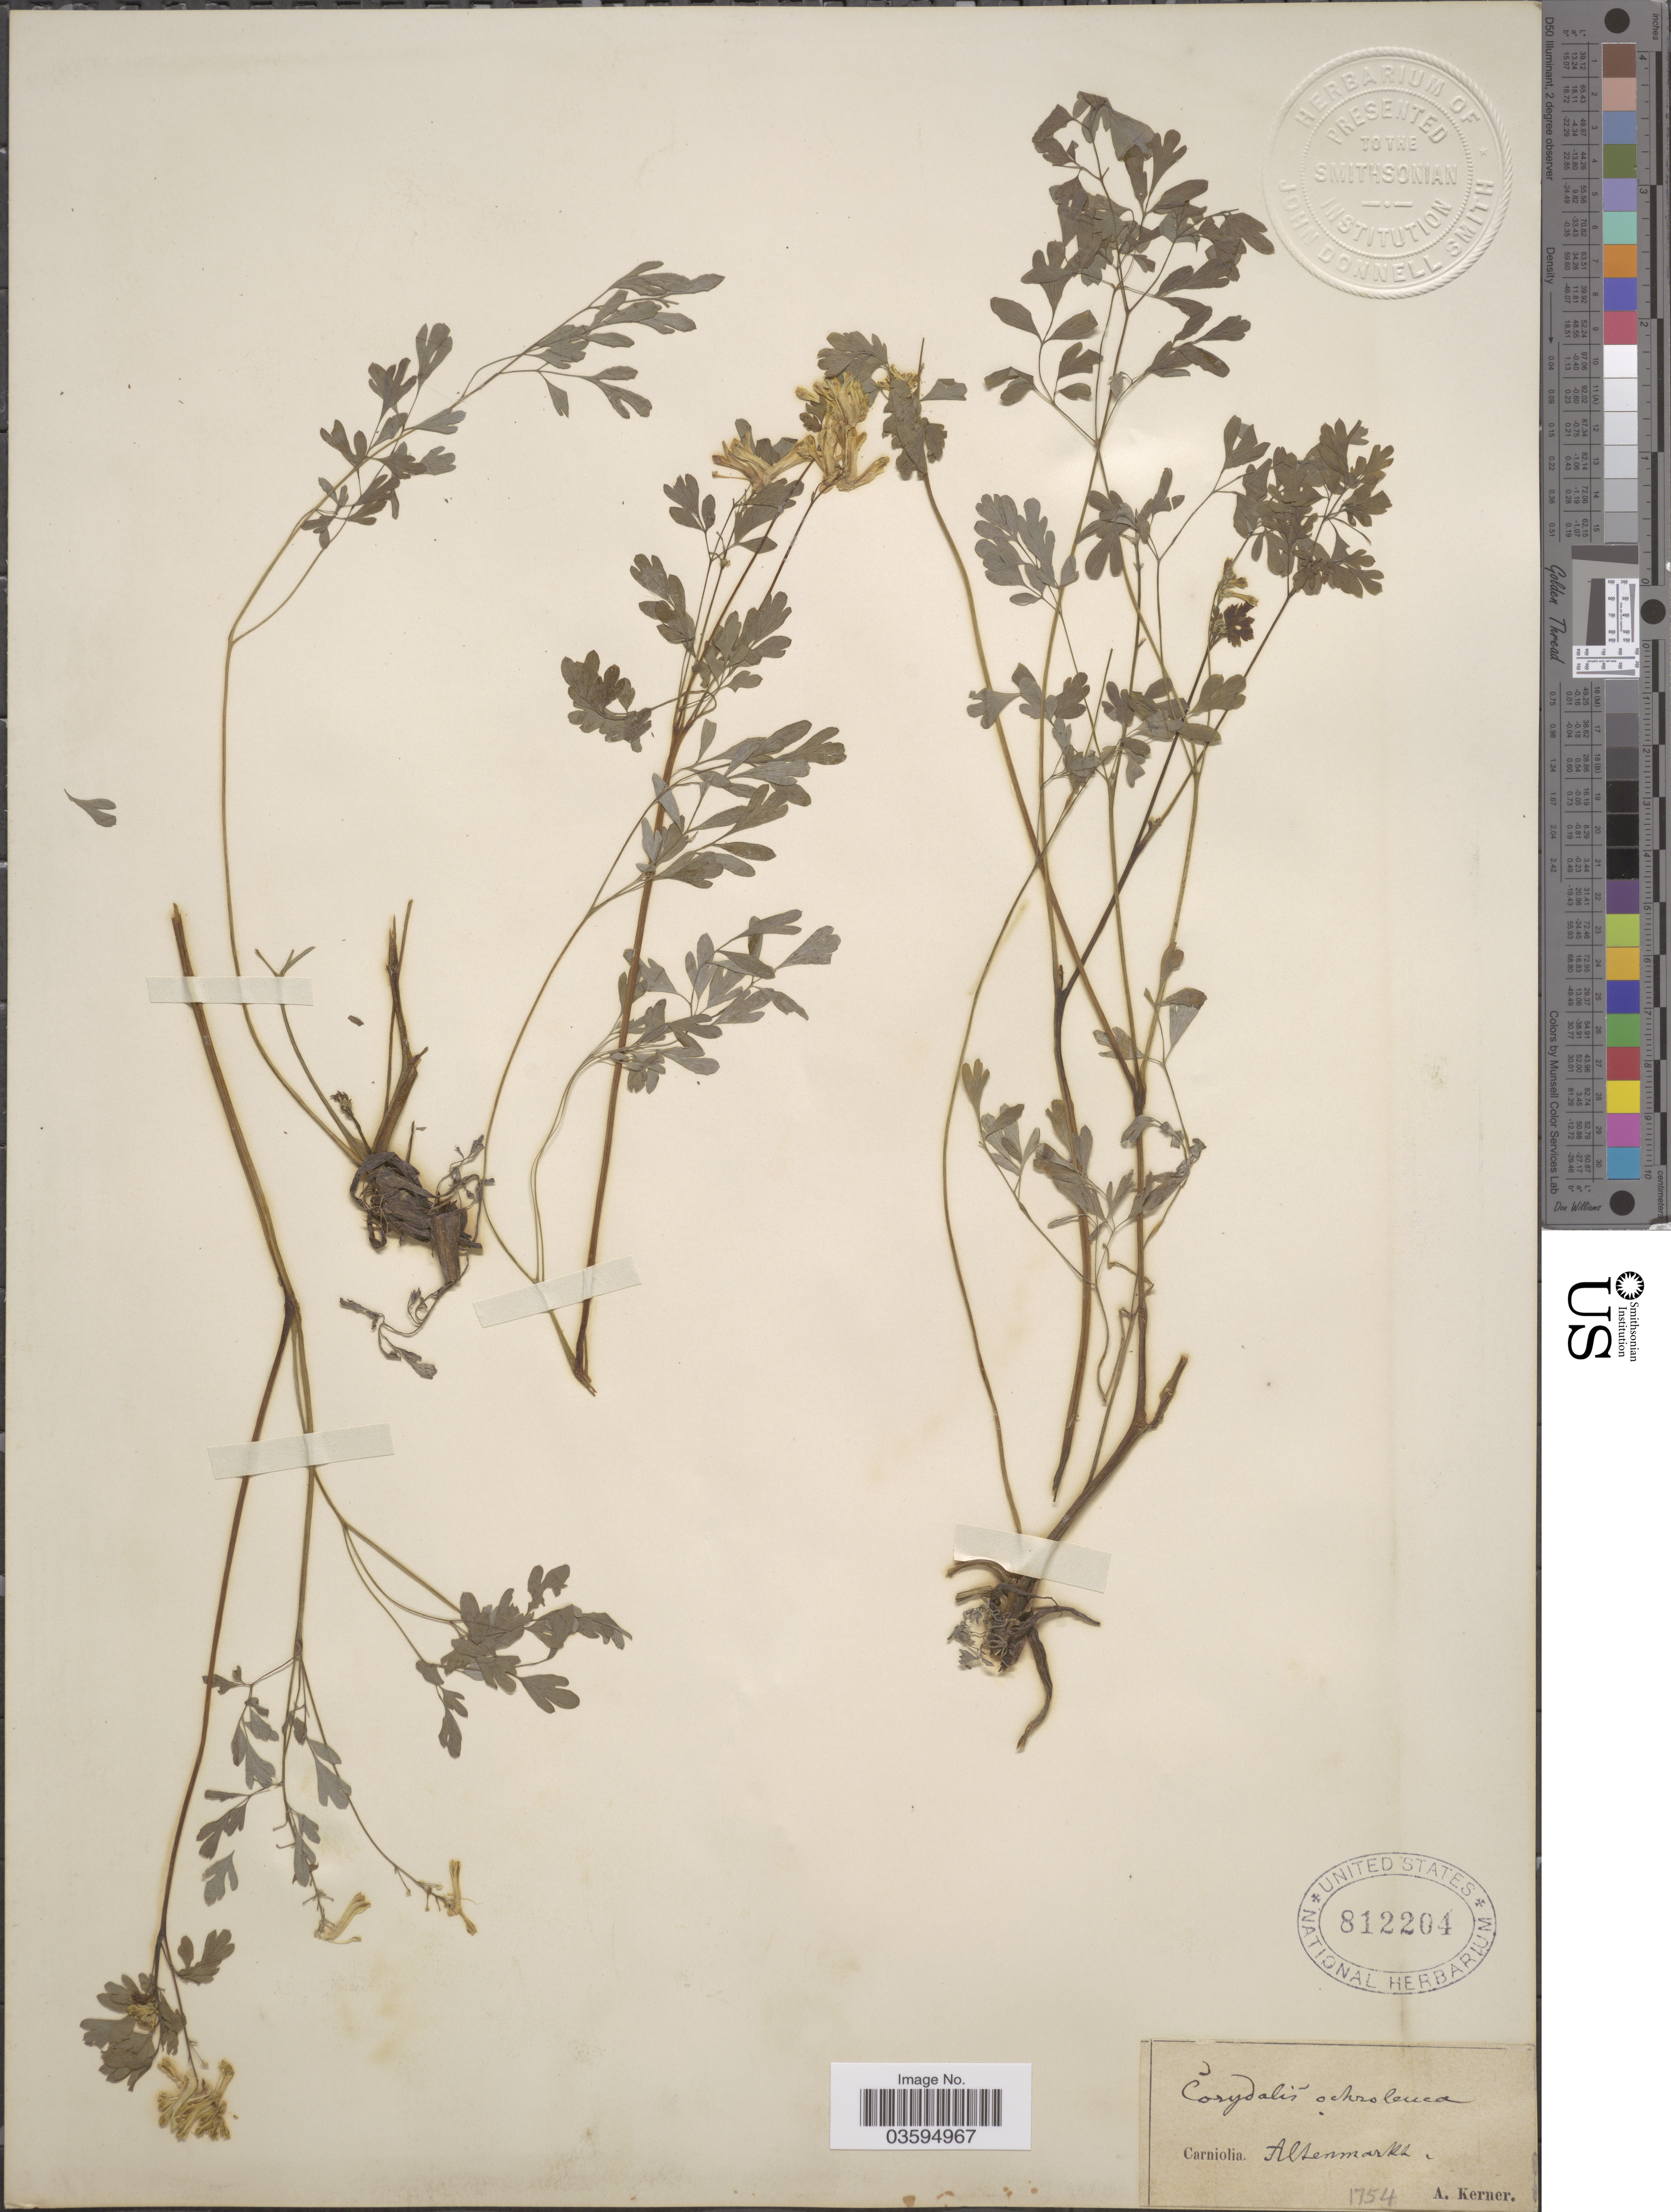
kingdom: Plantae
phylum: Tracheophyta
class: Magnoliopsida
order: Ranunculales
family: Papaveraceae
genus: Corydalis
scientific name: Corydalis ochroleuca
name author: W.D.J. Koch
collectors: A. Kerner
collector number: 1754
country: Austria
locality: Carniolia. Altenmarkt.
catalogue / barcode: US 812204